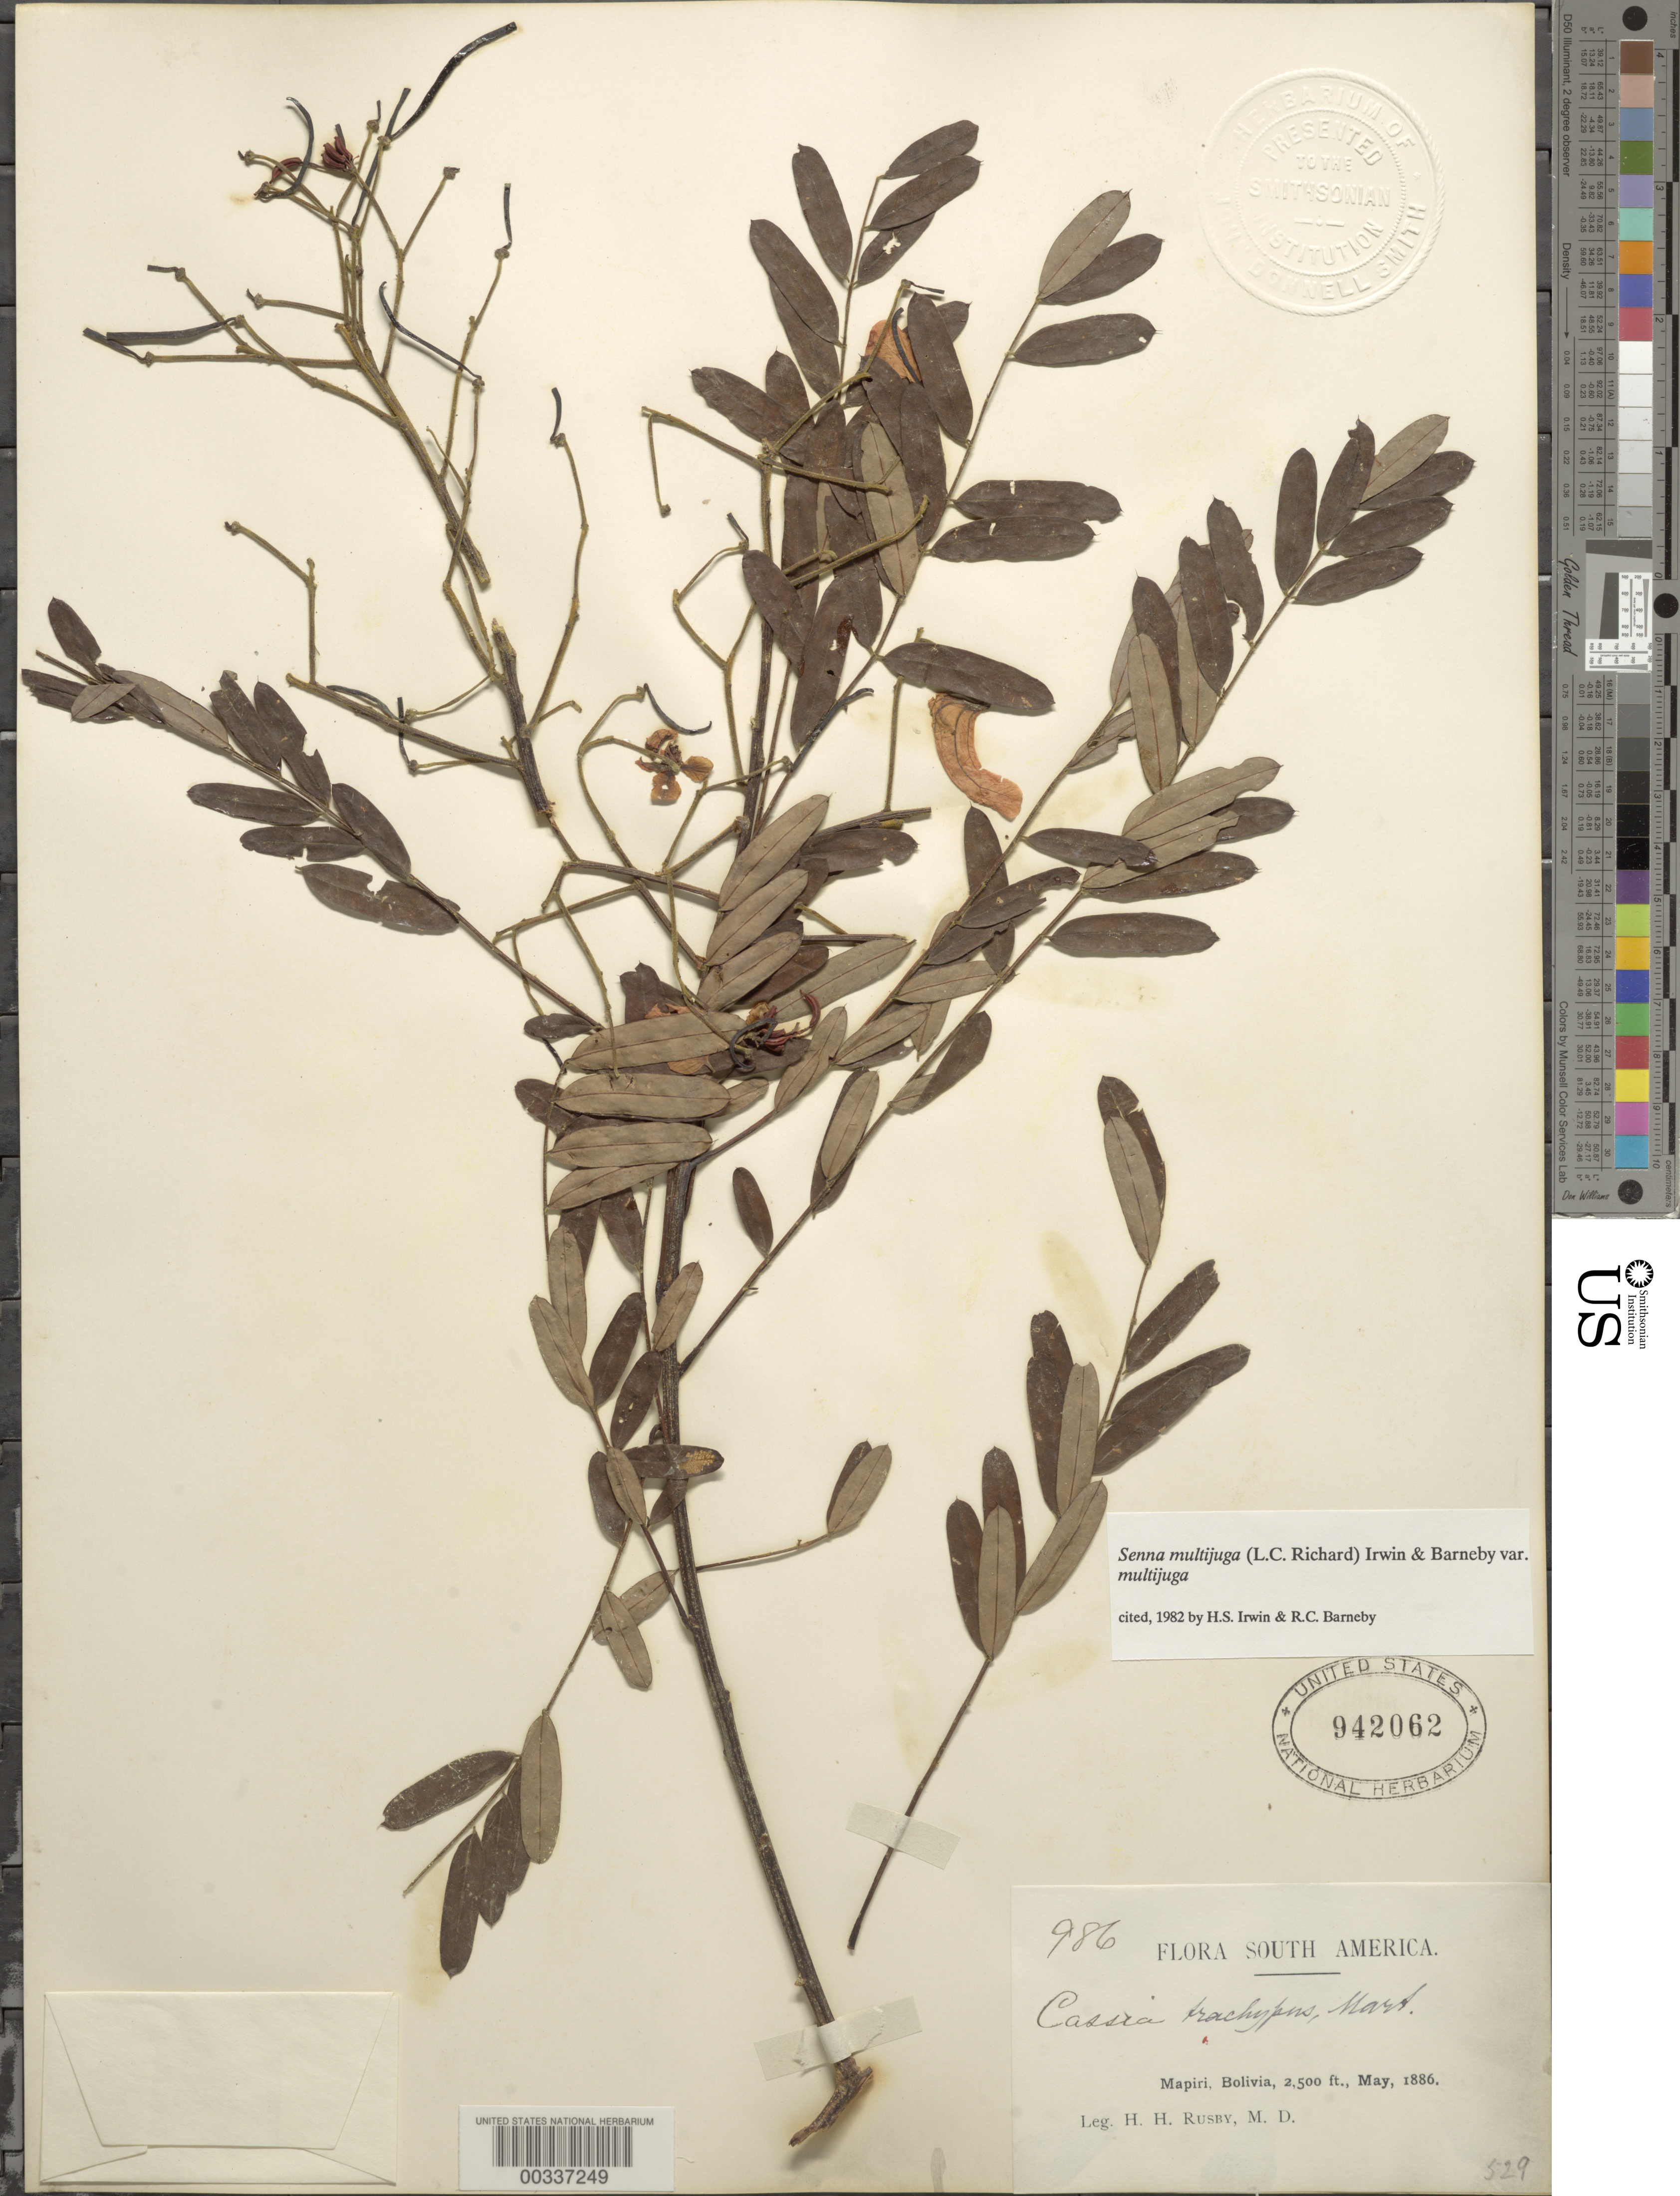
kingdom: Plantae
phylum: Tracheophyta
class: Magnoliopsida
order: Fabales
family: Fabaceae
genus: Senna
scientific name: Senna multijuga var. multijuga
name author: (Rich.) H.S. Irwin & Barneby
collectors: H. H. Rusby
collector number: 986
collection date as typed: May, 1886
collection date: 1886-05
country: Bolivia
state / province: La Páz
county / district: Larecaja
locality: Mapiri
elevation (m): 762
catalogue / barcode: US 942062